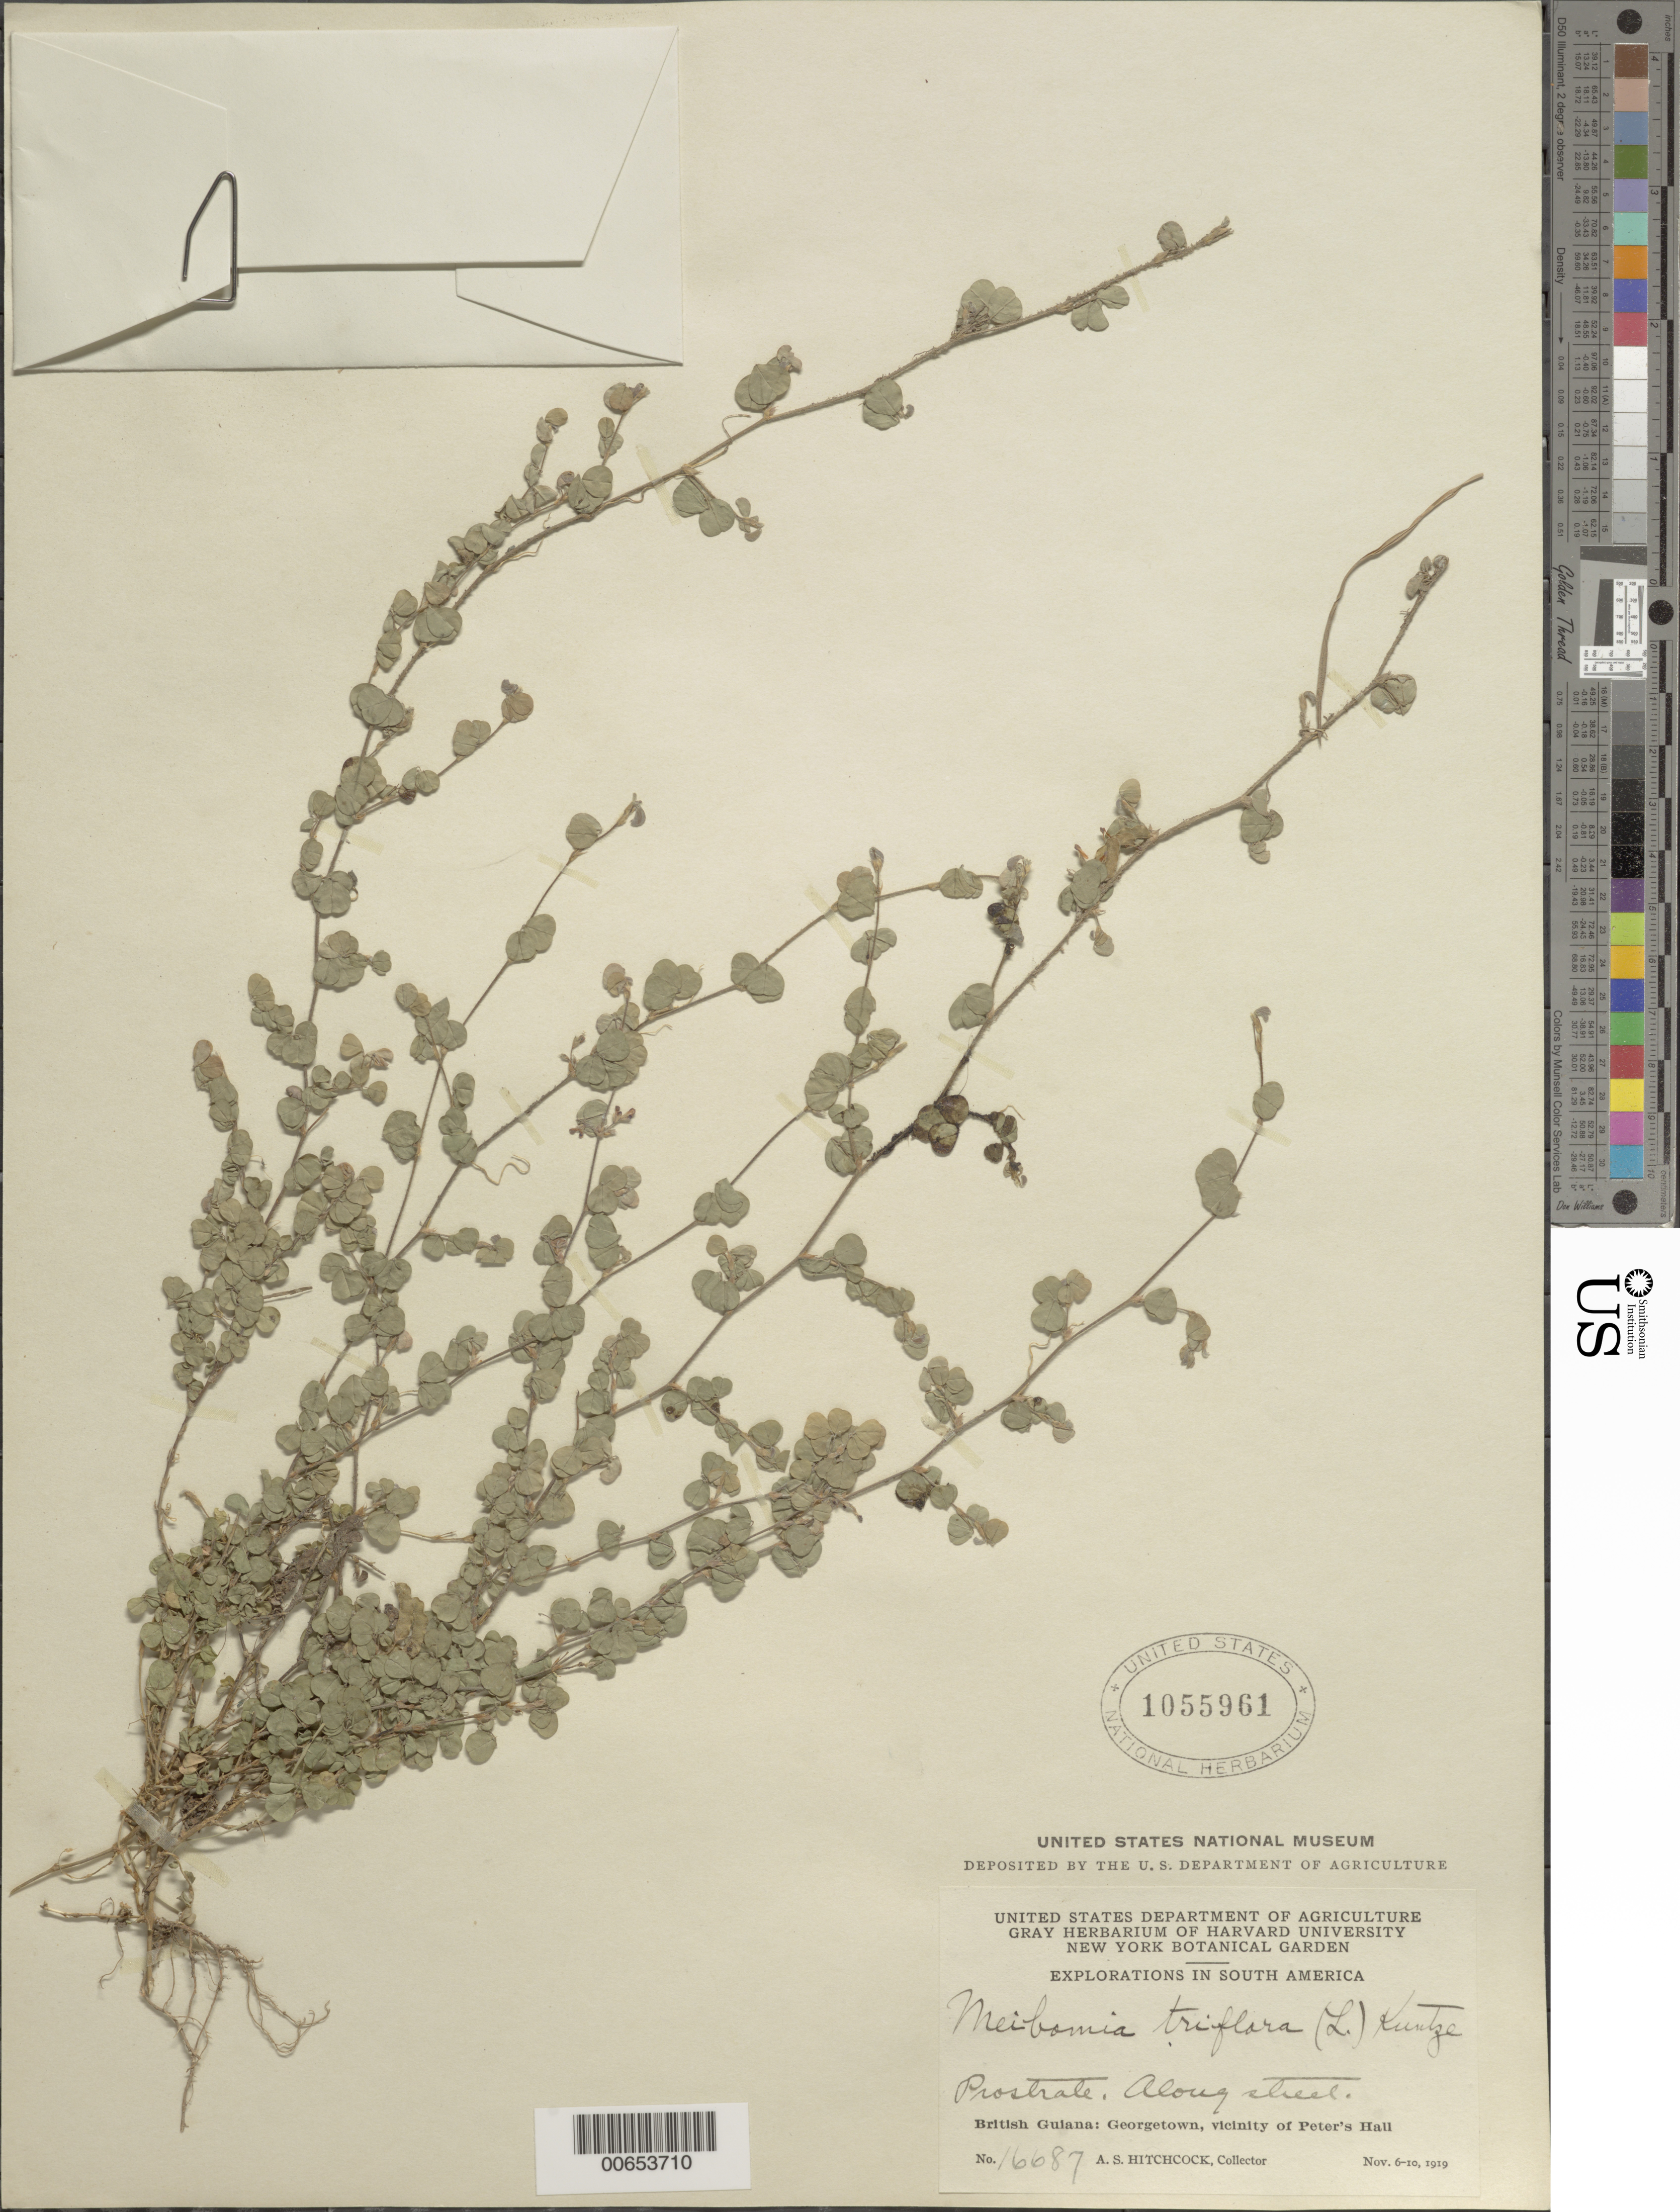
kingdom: Plantae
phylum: Tracheophyta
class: Magnoliopsida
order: Fabales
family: Fabaceae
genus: Grona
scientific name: Grona triflora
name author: (L.) H. Ohashi & K. Ohashi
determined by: Strong, Mark T., (BOT), Smithsonian Institution - National Museum of Natural History (UNITED STATES)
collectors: A. S. Hitchcock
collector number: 16687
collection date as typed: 6-Nov-19 to 10-Nov-19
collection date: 1919-11-06/1919-11-10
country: Guyana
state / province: Demerara-Mahaica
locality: Georgetown, vic. of Peter's Hall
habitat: Along street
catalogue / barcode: US 1055961